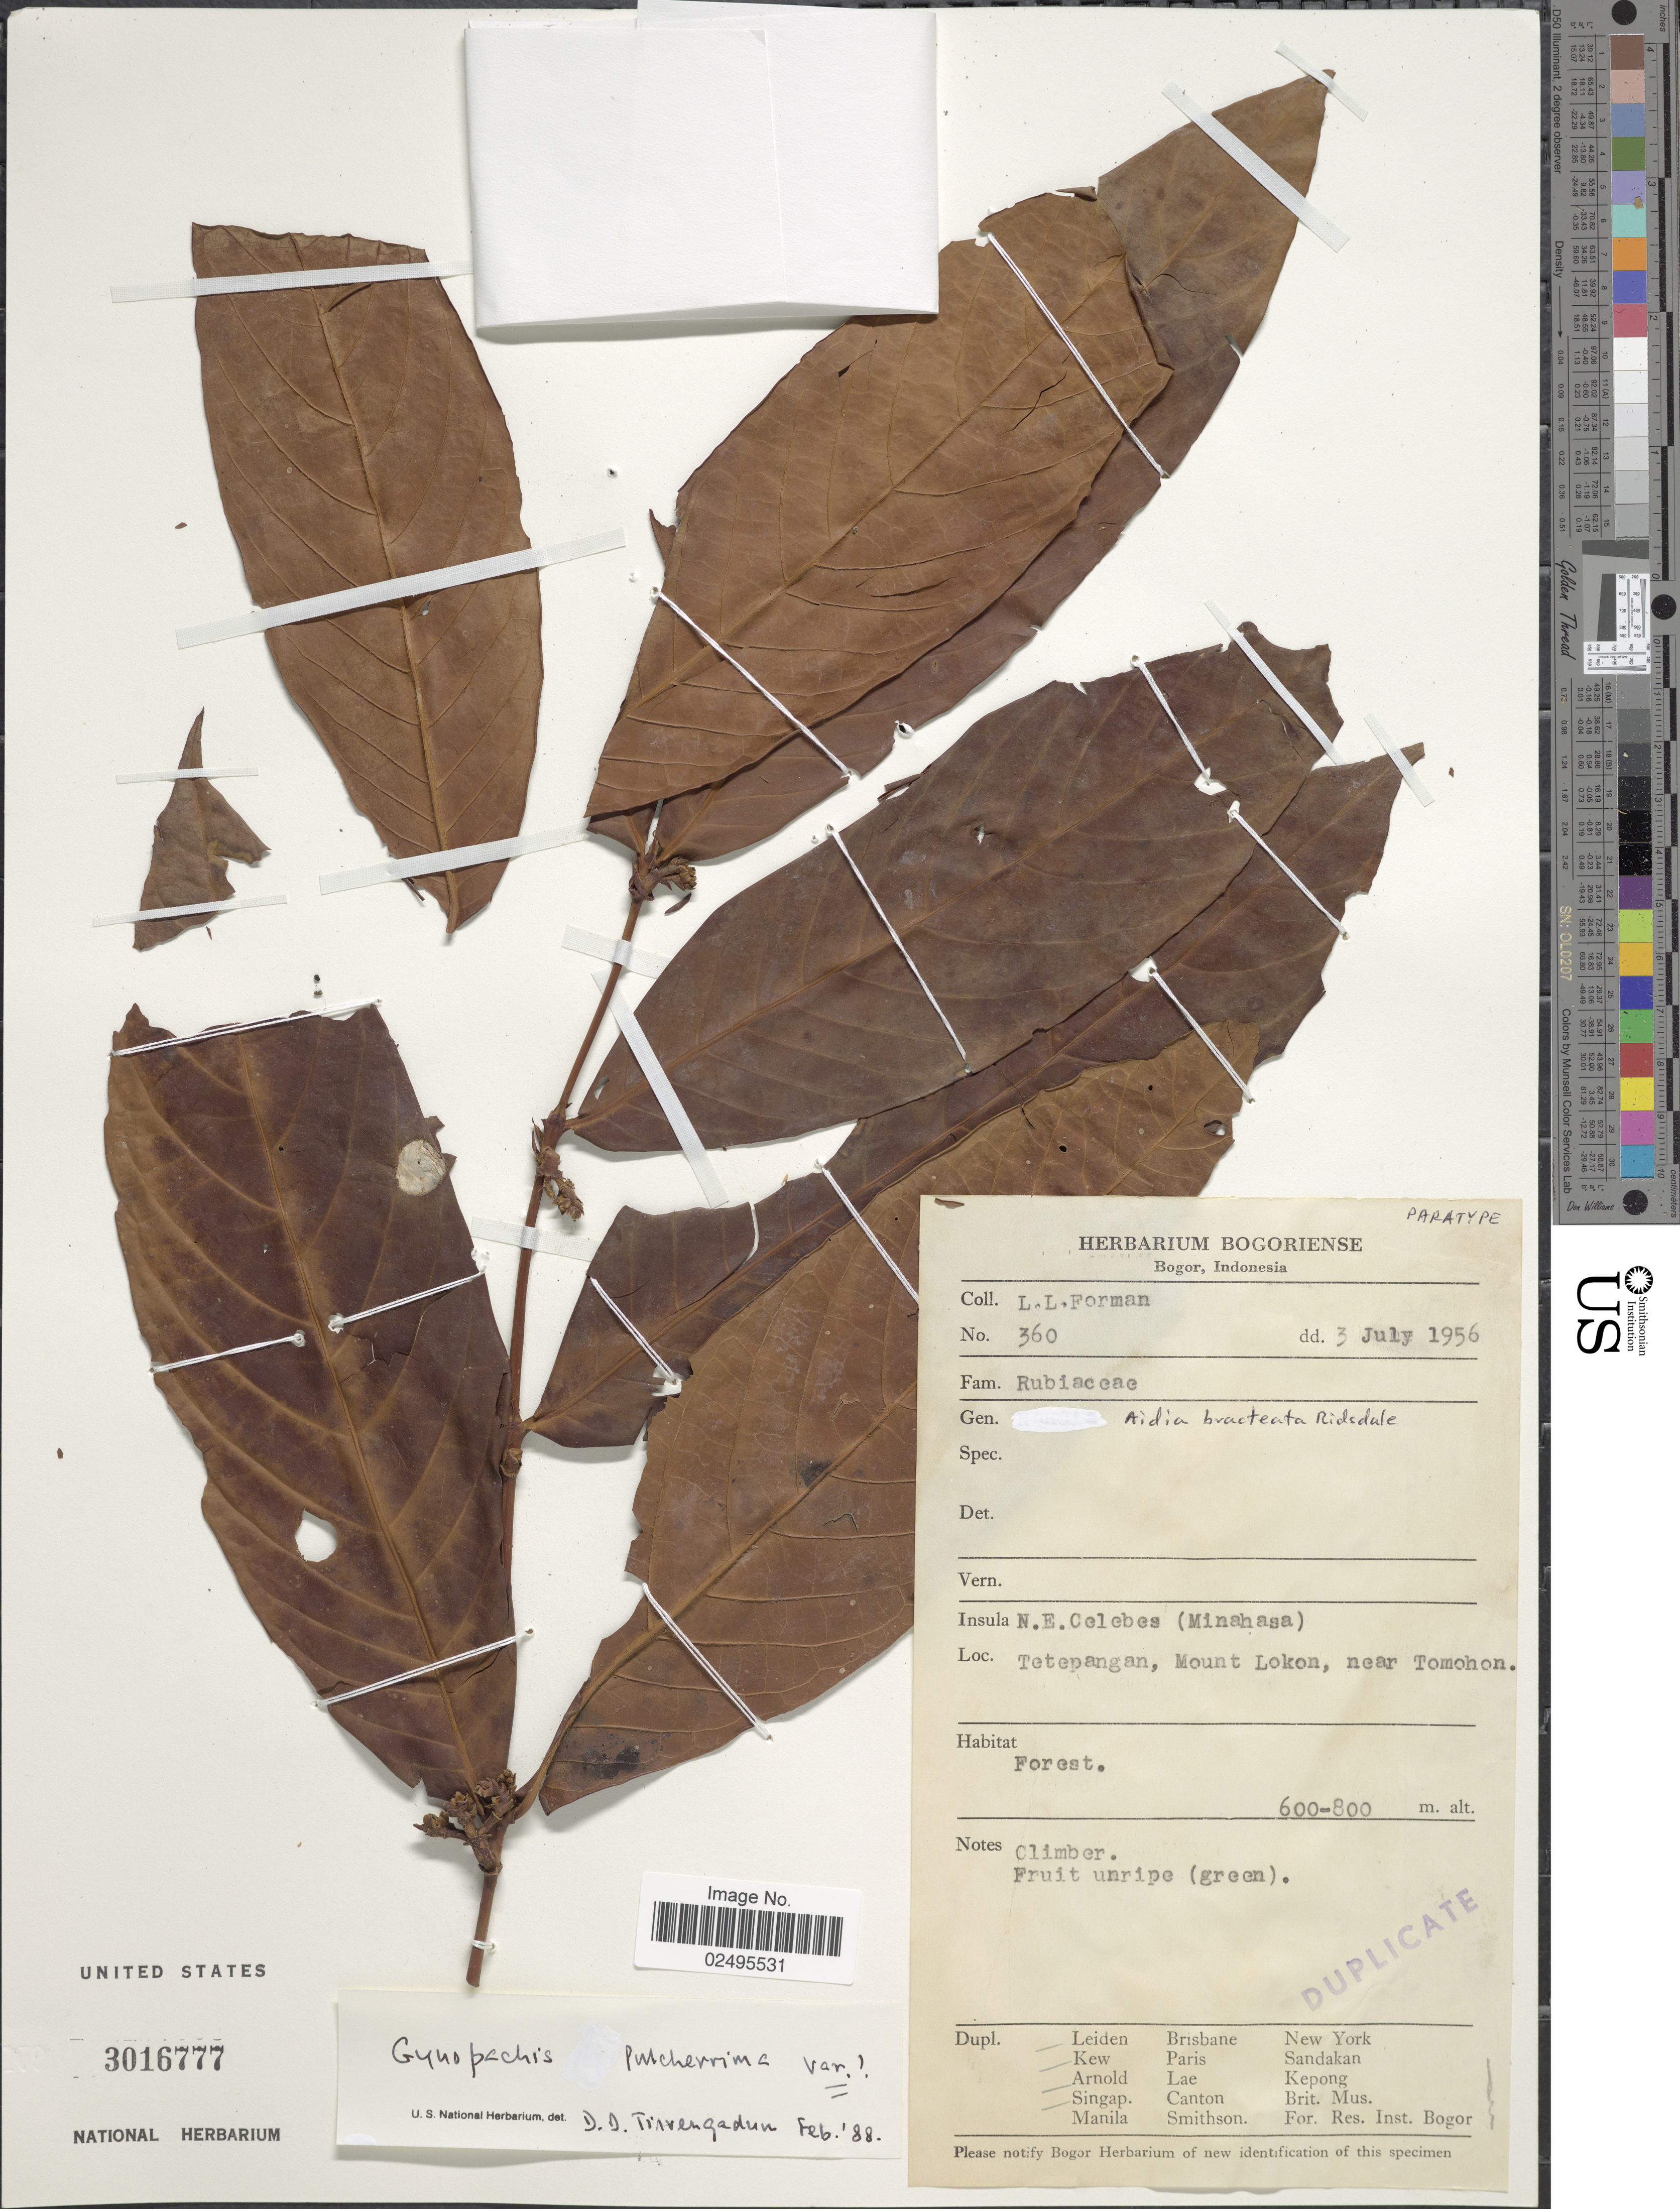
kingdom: Plantae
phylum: Tracheophyta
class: Magnoliopsida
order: Gentianales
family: Rubiaceae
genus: Aidia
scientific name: Aidia bracteata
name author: Ridsdale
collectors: L. Forman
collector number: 360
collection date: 1956-07-03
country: Indonesia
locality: Insula N.E. Celebes (Minahasa), Tetepangan, Mount Lokoon, near Tomohon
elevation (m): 600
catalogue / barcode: US 3016777